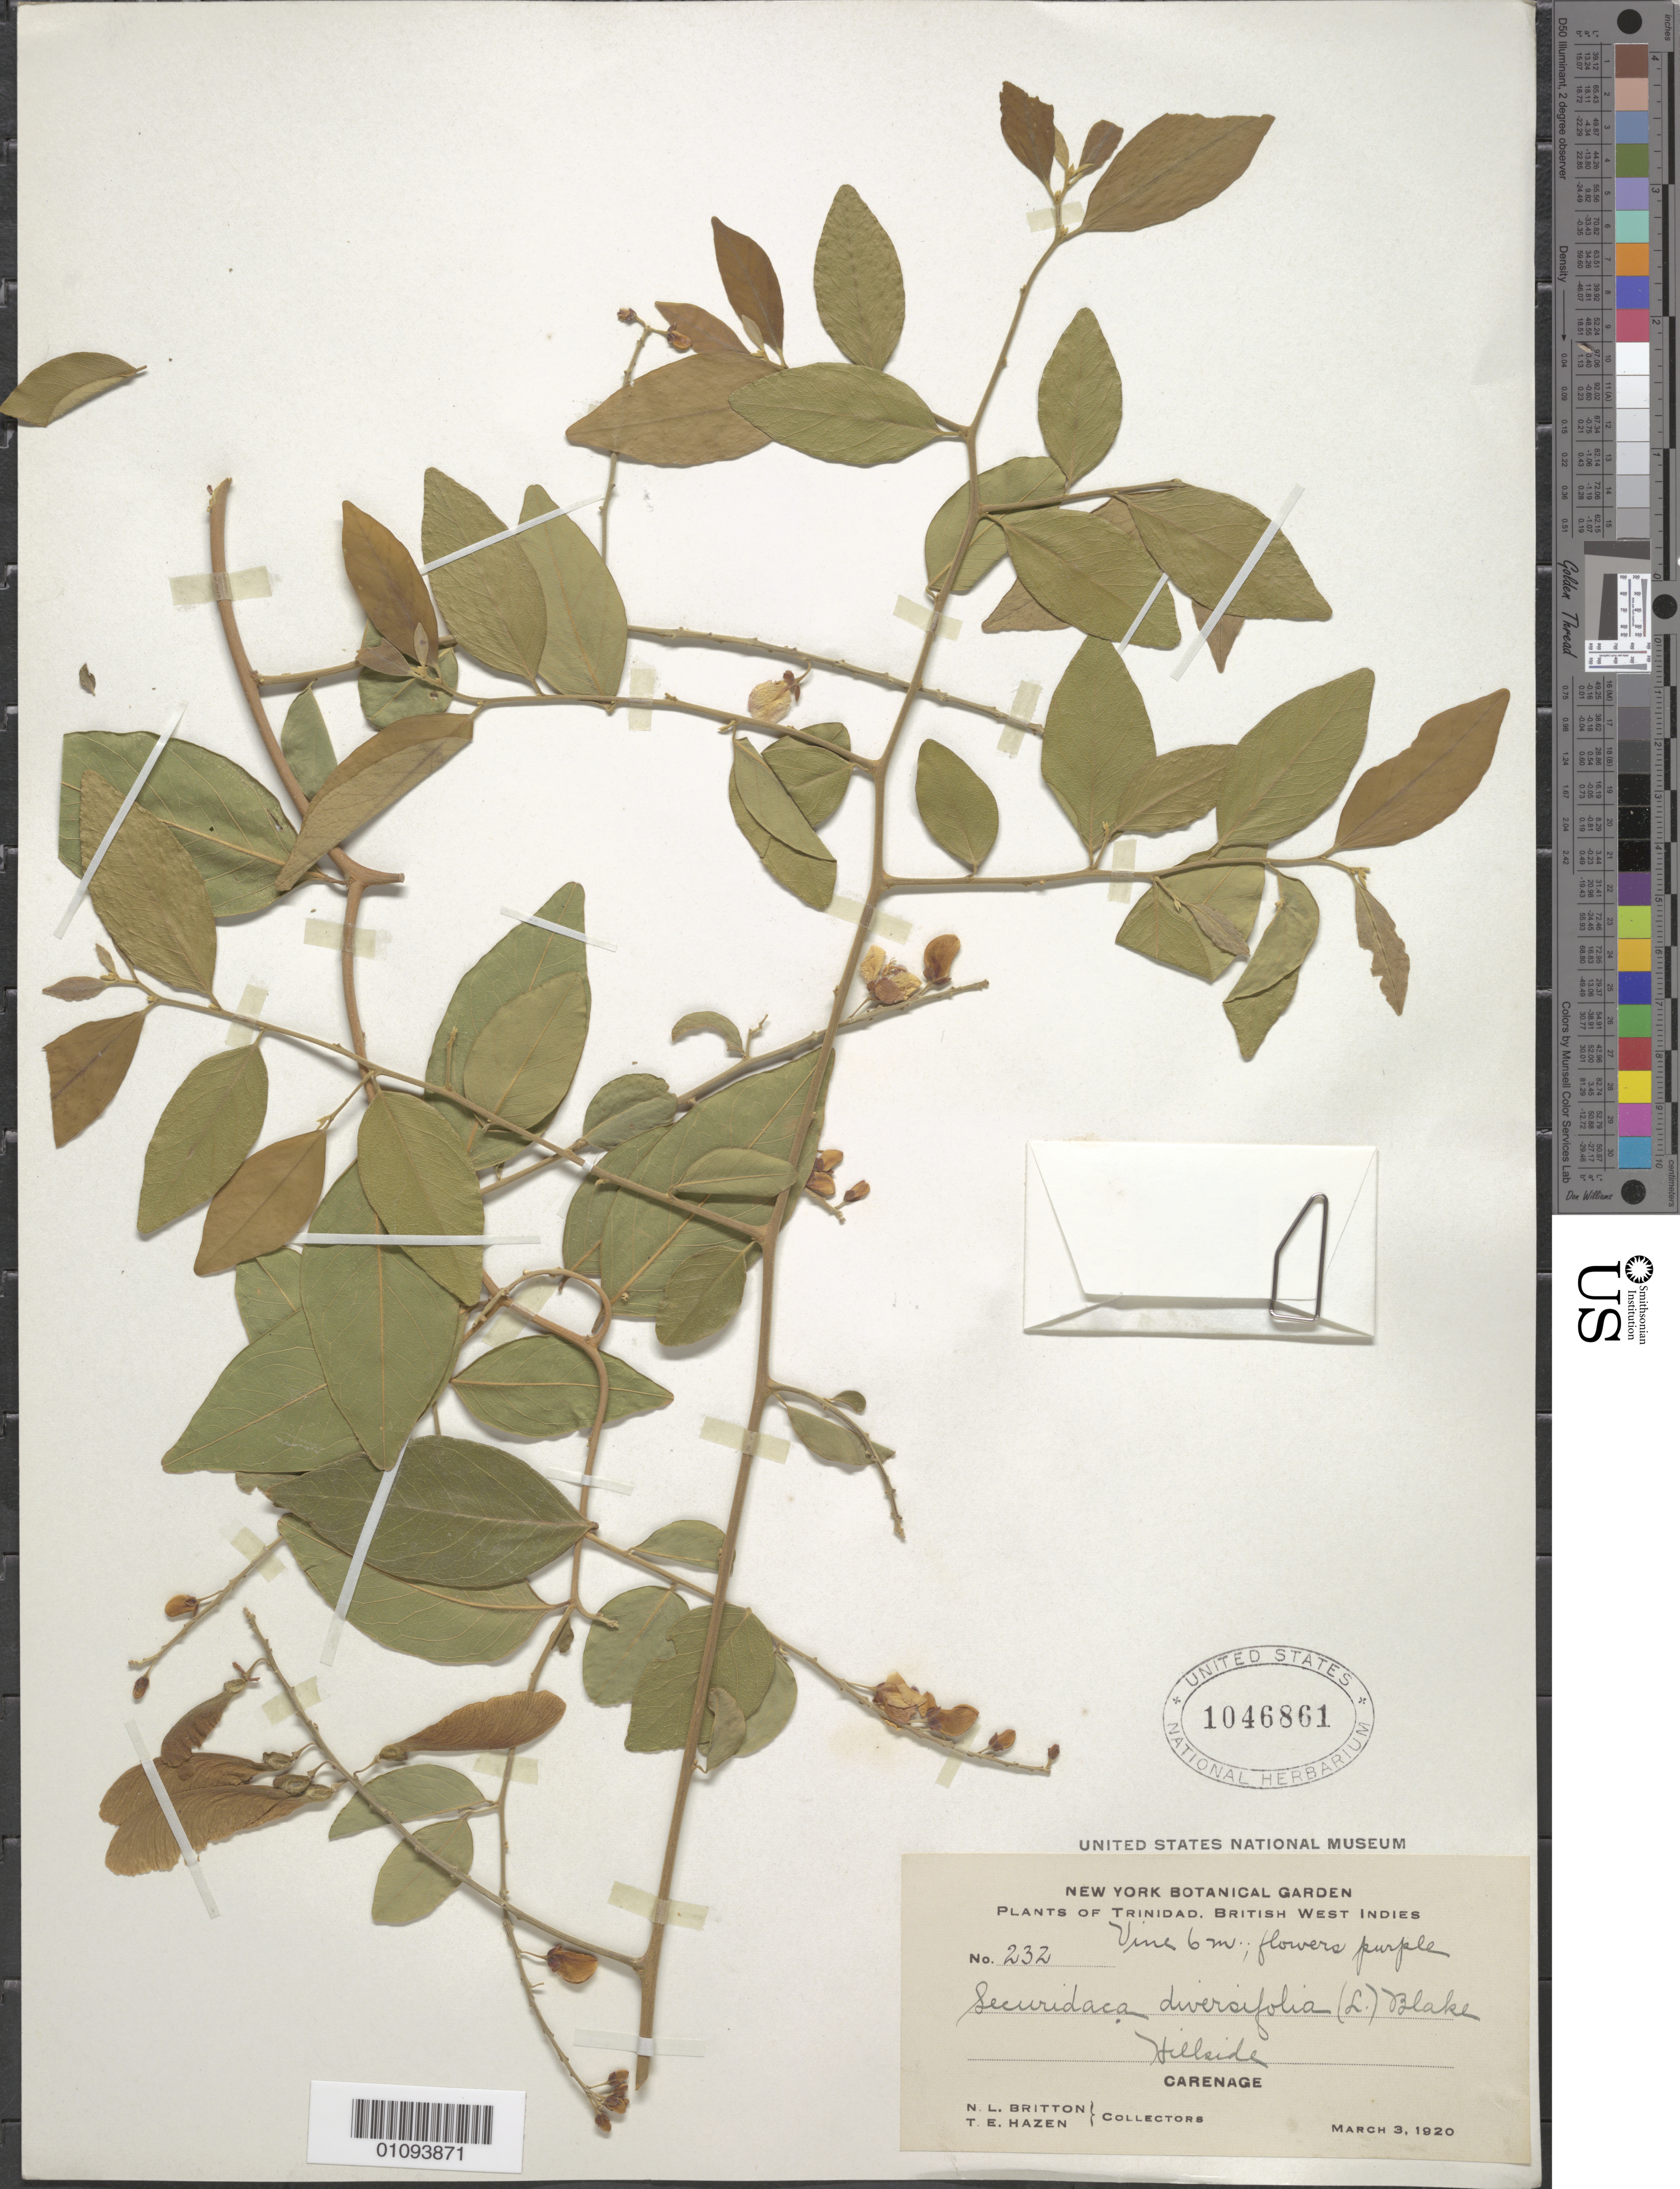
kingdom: Plantae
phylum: Tracheophyta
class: Magnoliopsida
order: Fabales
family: Polygalaceae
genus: Securidaca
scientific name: Securidaca diversifolia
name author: (L.) S.F. Blake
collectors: N. Britton & T. E. Hazen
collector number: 232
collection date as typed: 03 Mar 1920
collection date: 1920-03-03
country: Trinidad and Tobago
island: Trinidad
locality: Carenage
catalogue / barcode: US 1046861